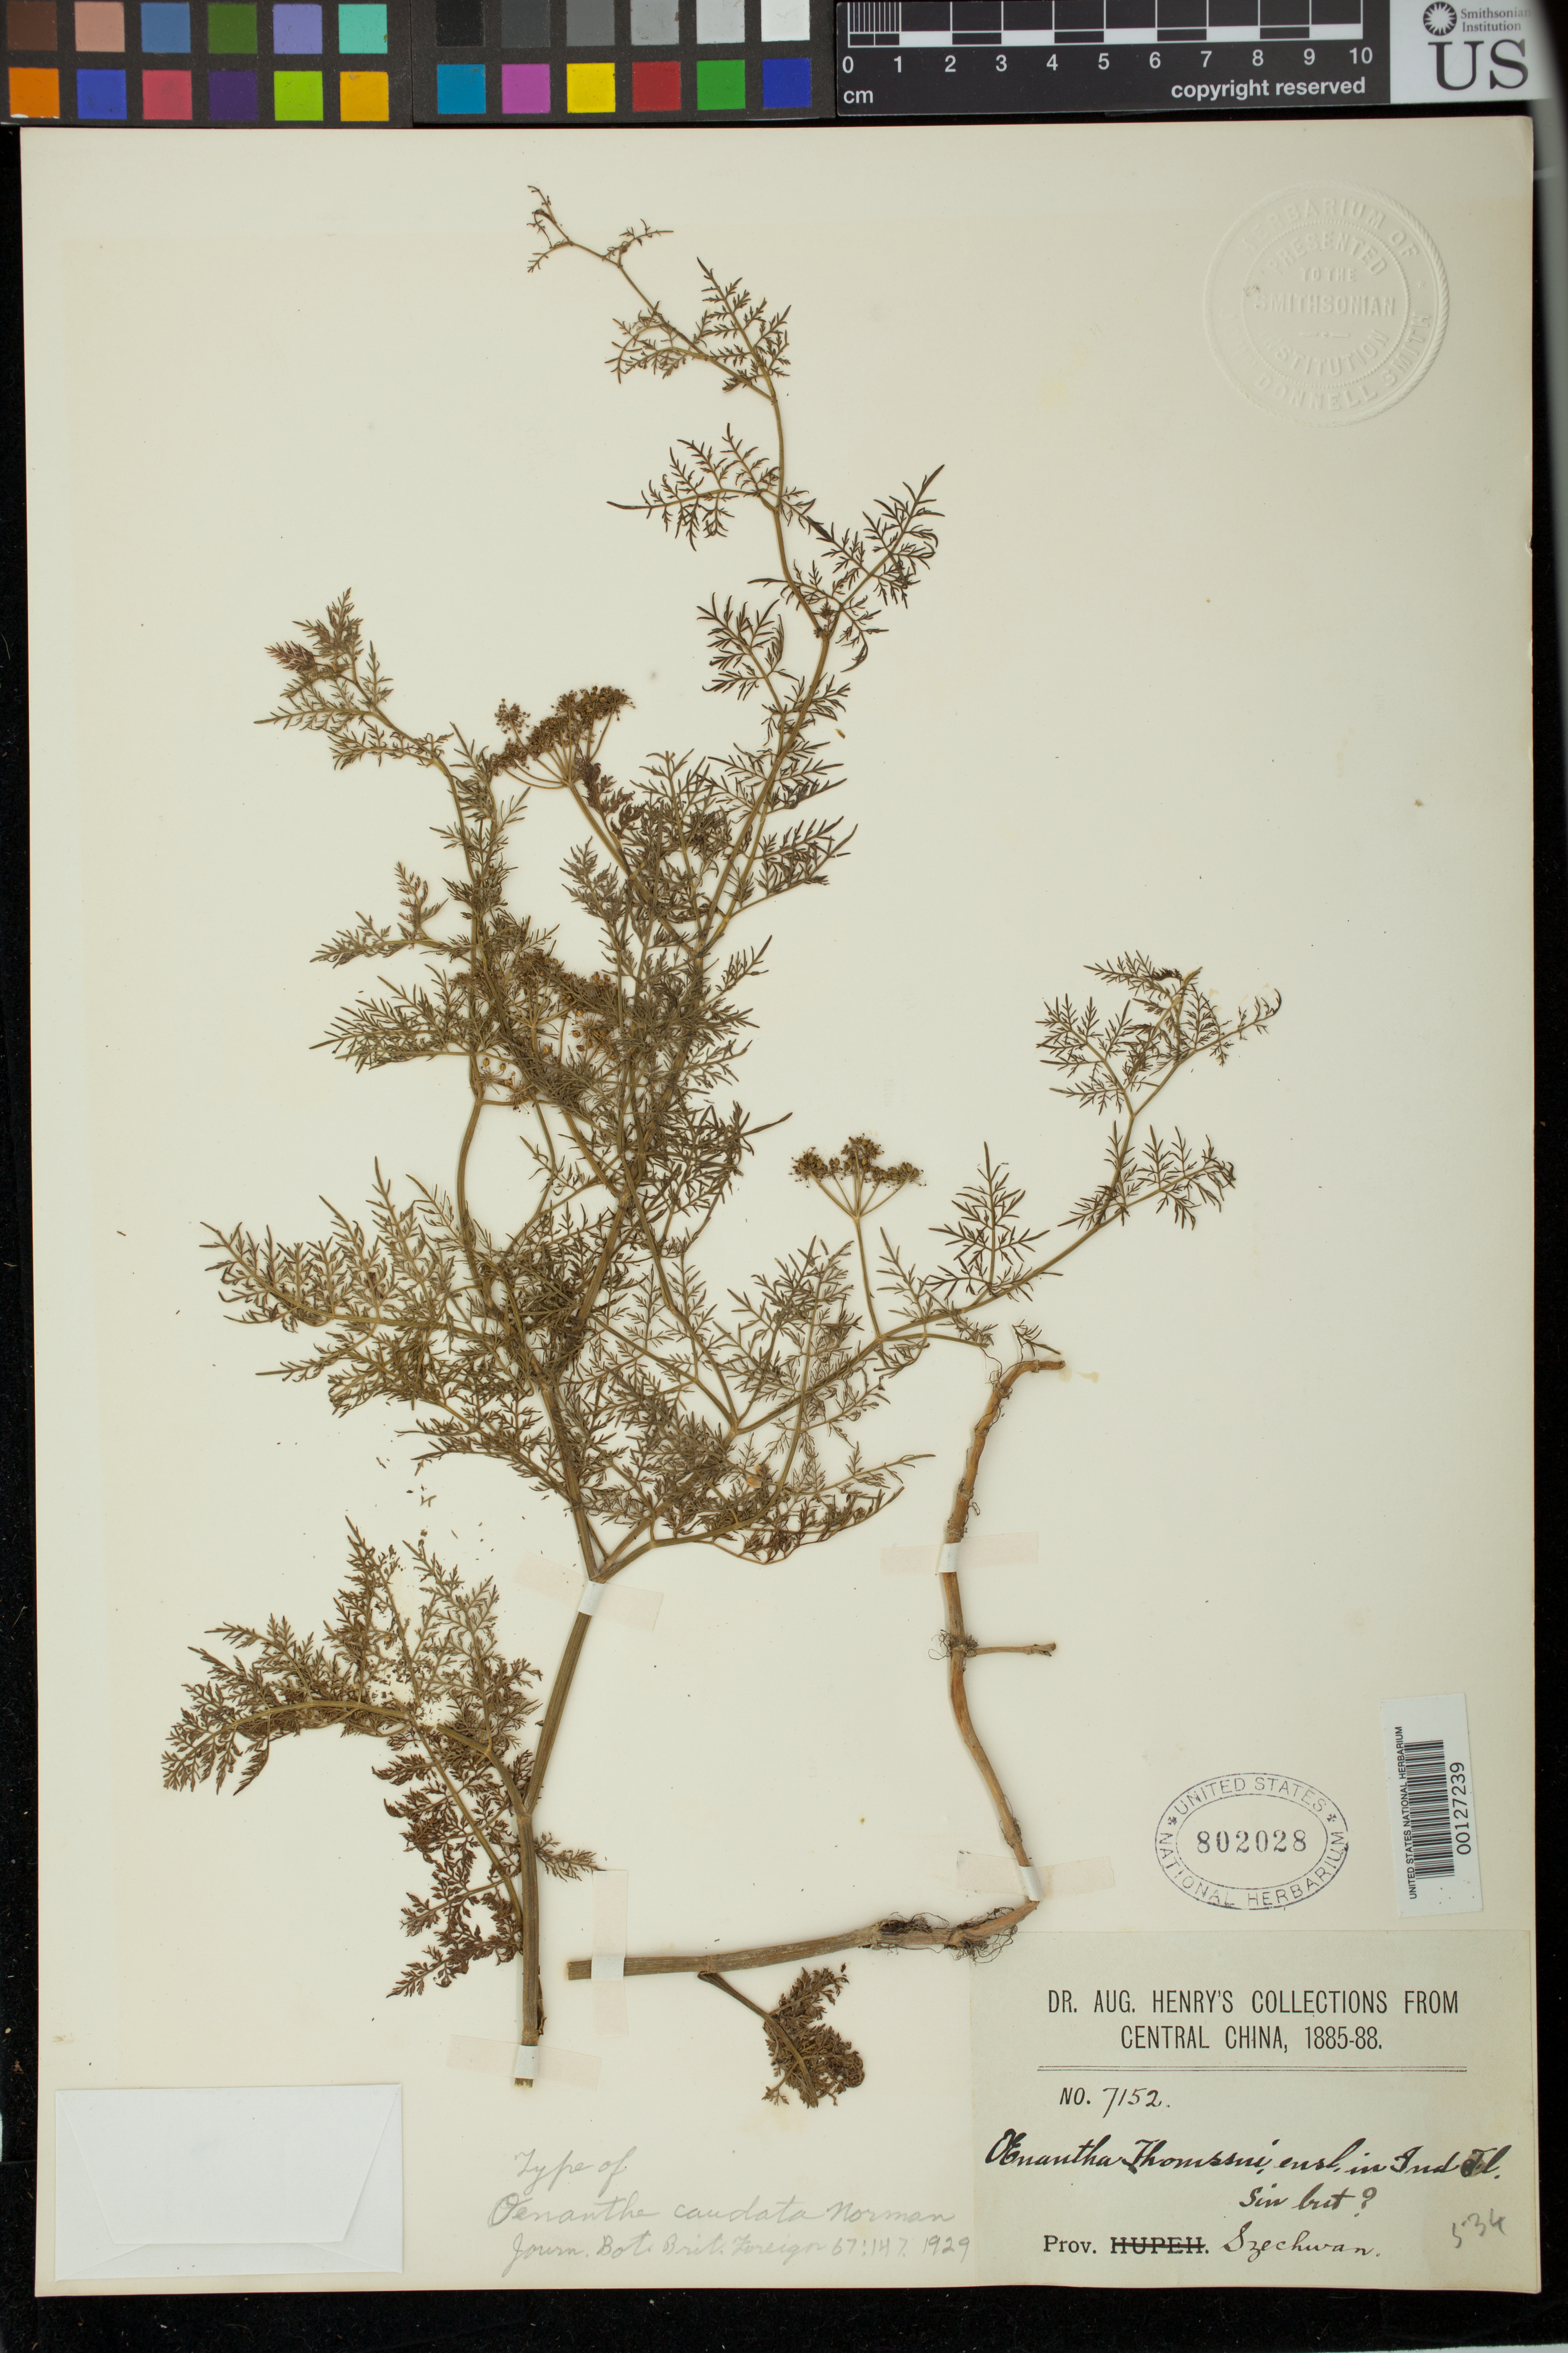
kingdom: Plantae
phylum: Tracheophyta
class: Magnoliopsida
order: Apiales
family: Apiaceae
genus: Oenanthe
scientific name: Oenanthe caudata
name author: C. Norman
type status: Type Collection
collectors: A. Henry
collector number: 7152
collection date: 1885/1888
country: China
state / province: Sichuan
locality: Central China. Prov. Szechwan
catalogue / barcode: US 802028